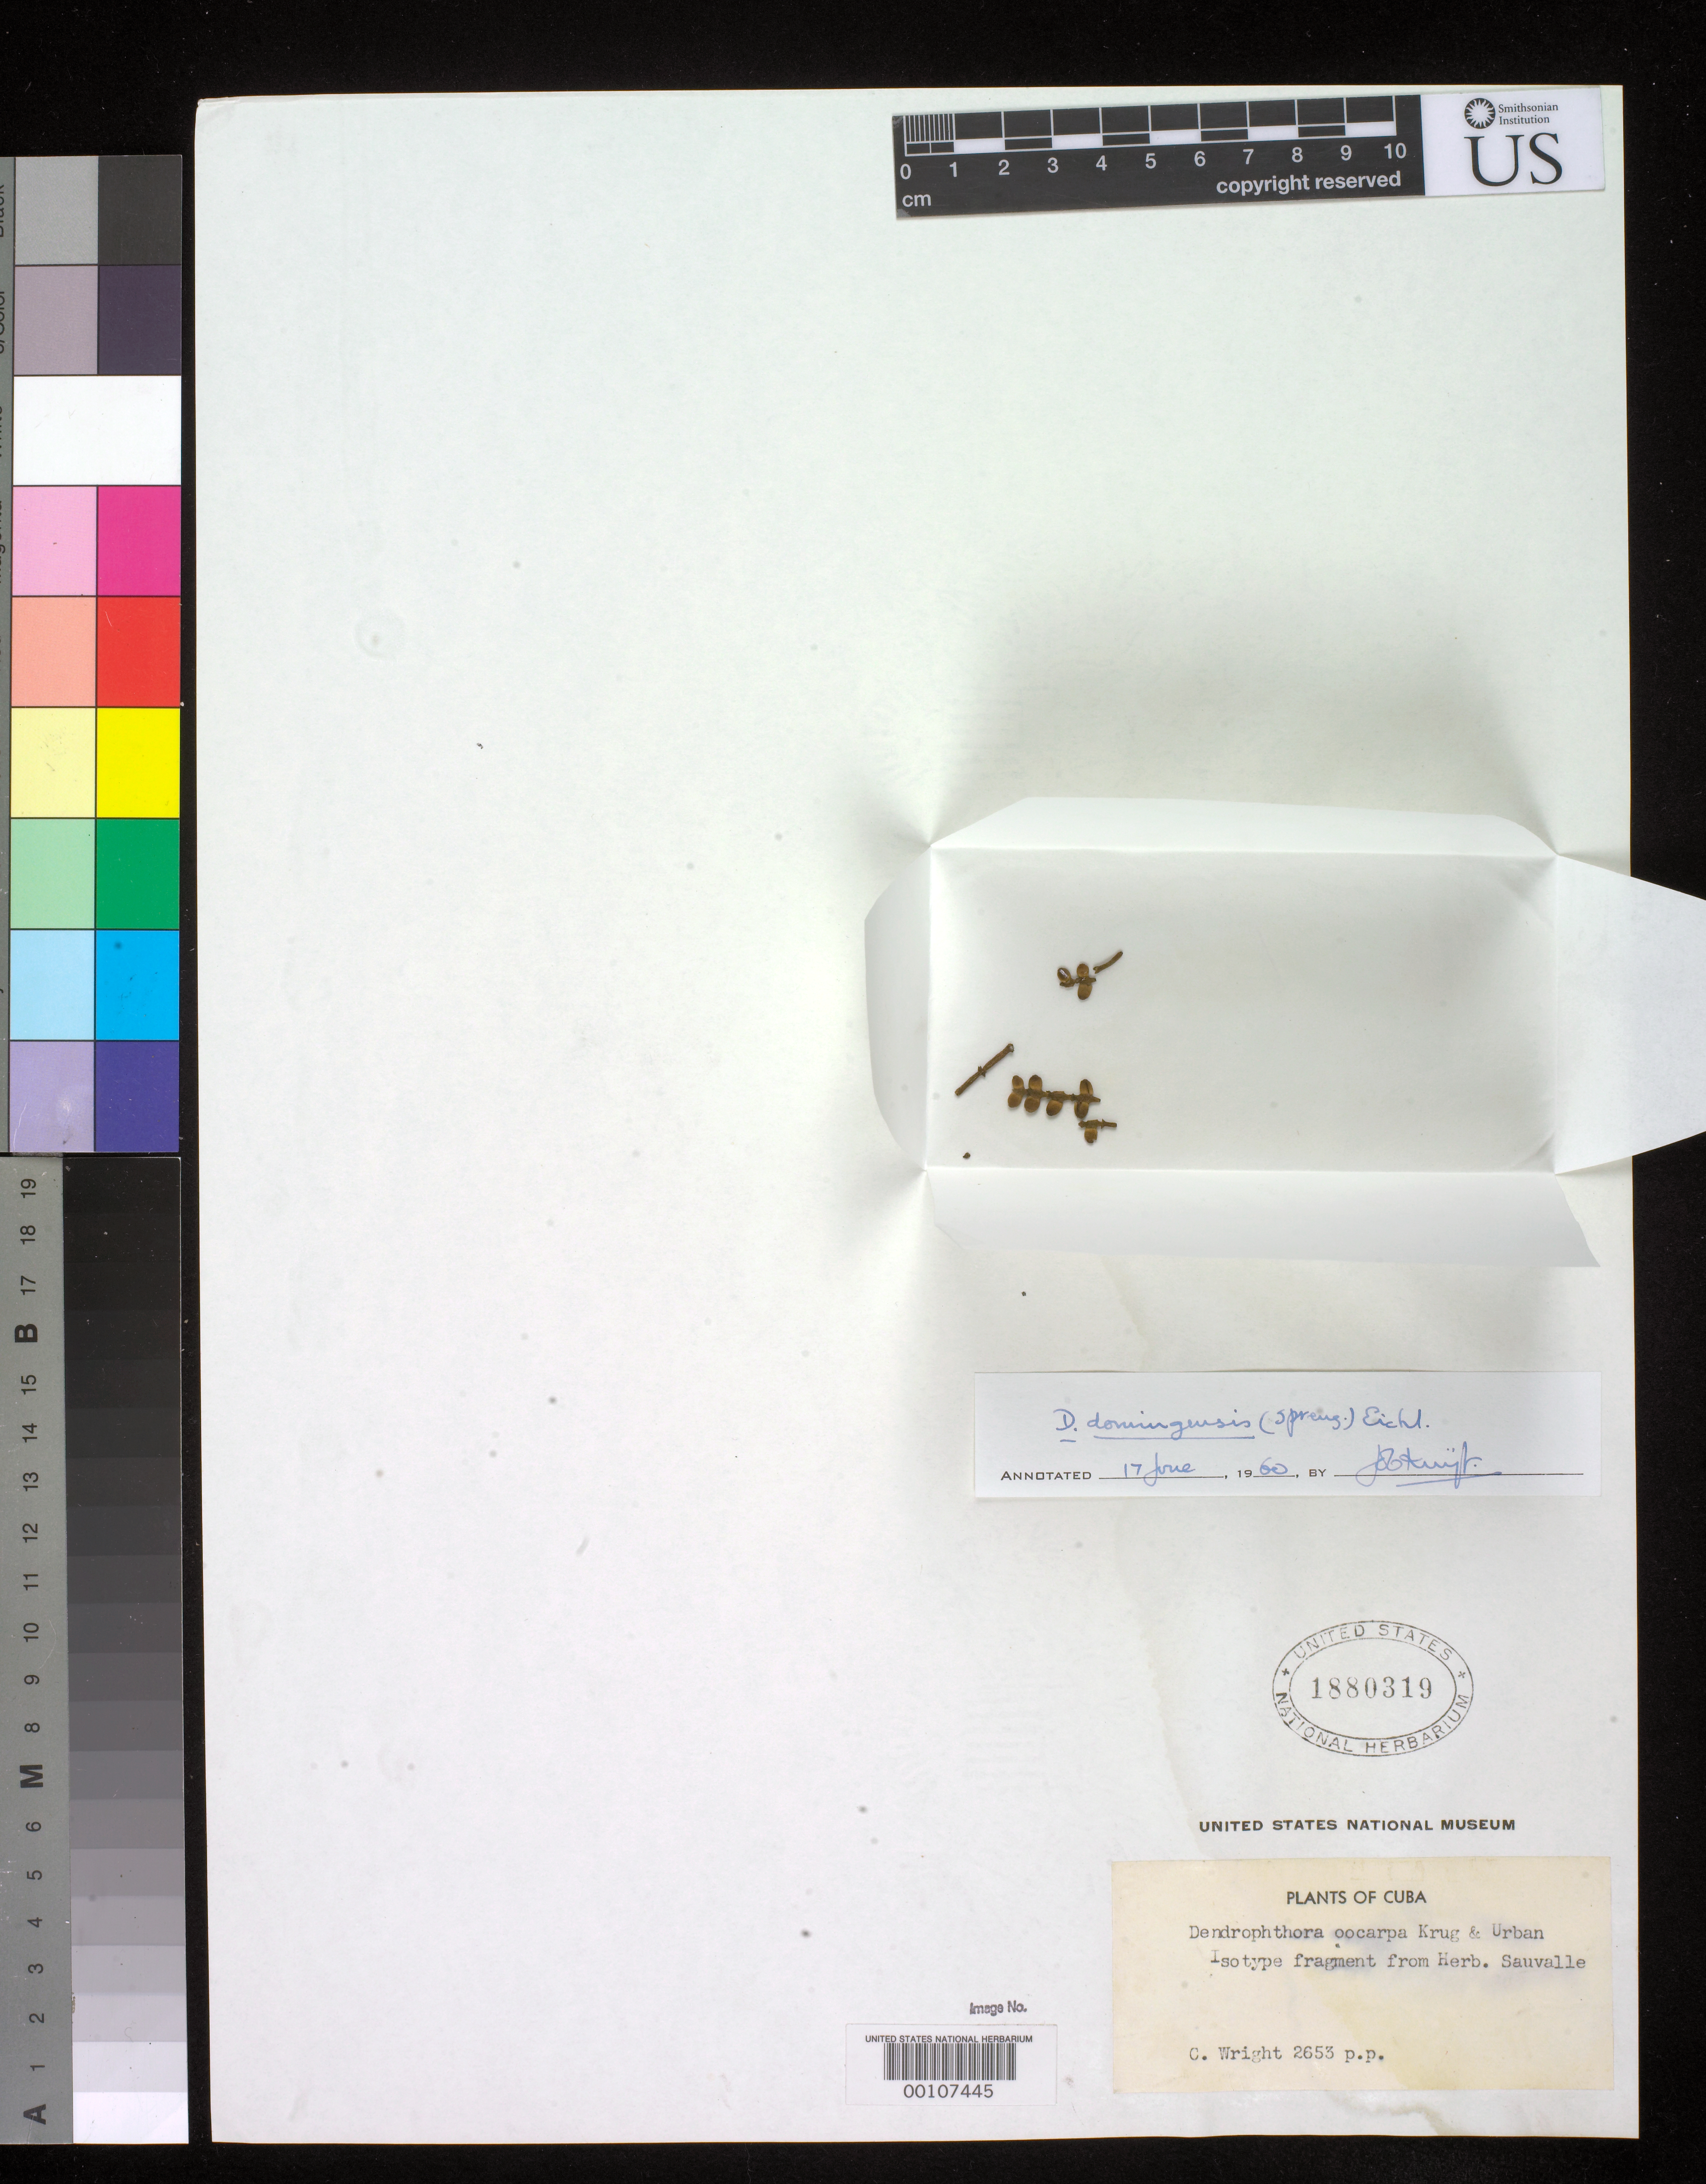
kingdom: Plantae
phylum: Tracheophyta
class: Magnoliopsida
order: Santalales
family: Viscaceae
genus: Dendrophthora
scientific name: Dendrophthora oocarpa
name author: Krug & Urb.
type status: Type Material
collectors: C. Wright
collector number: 2653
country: Cuba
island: Greater Antilles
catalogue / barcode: US 1880319